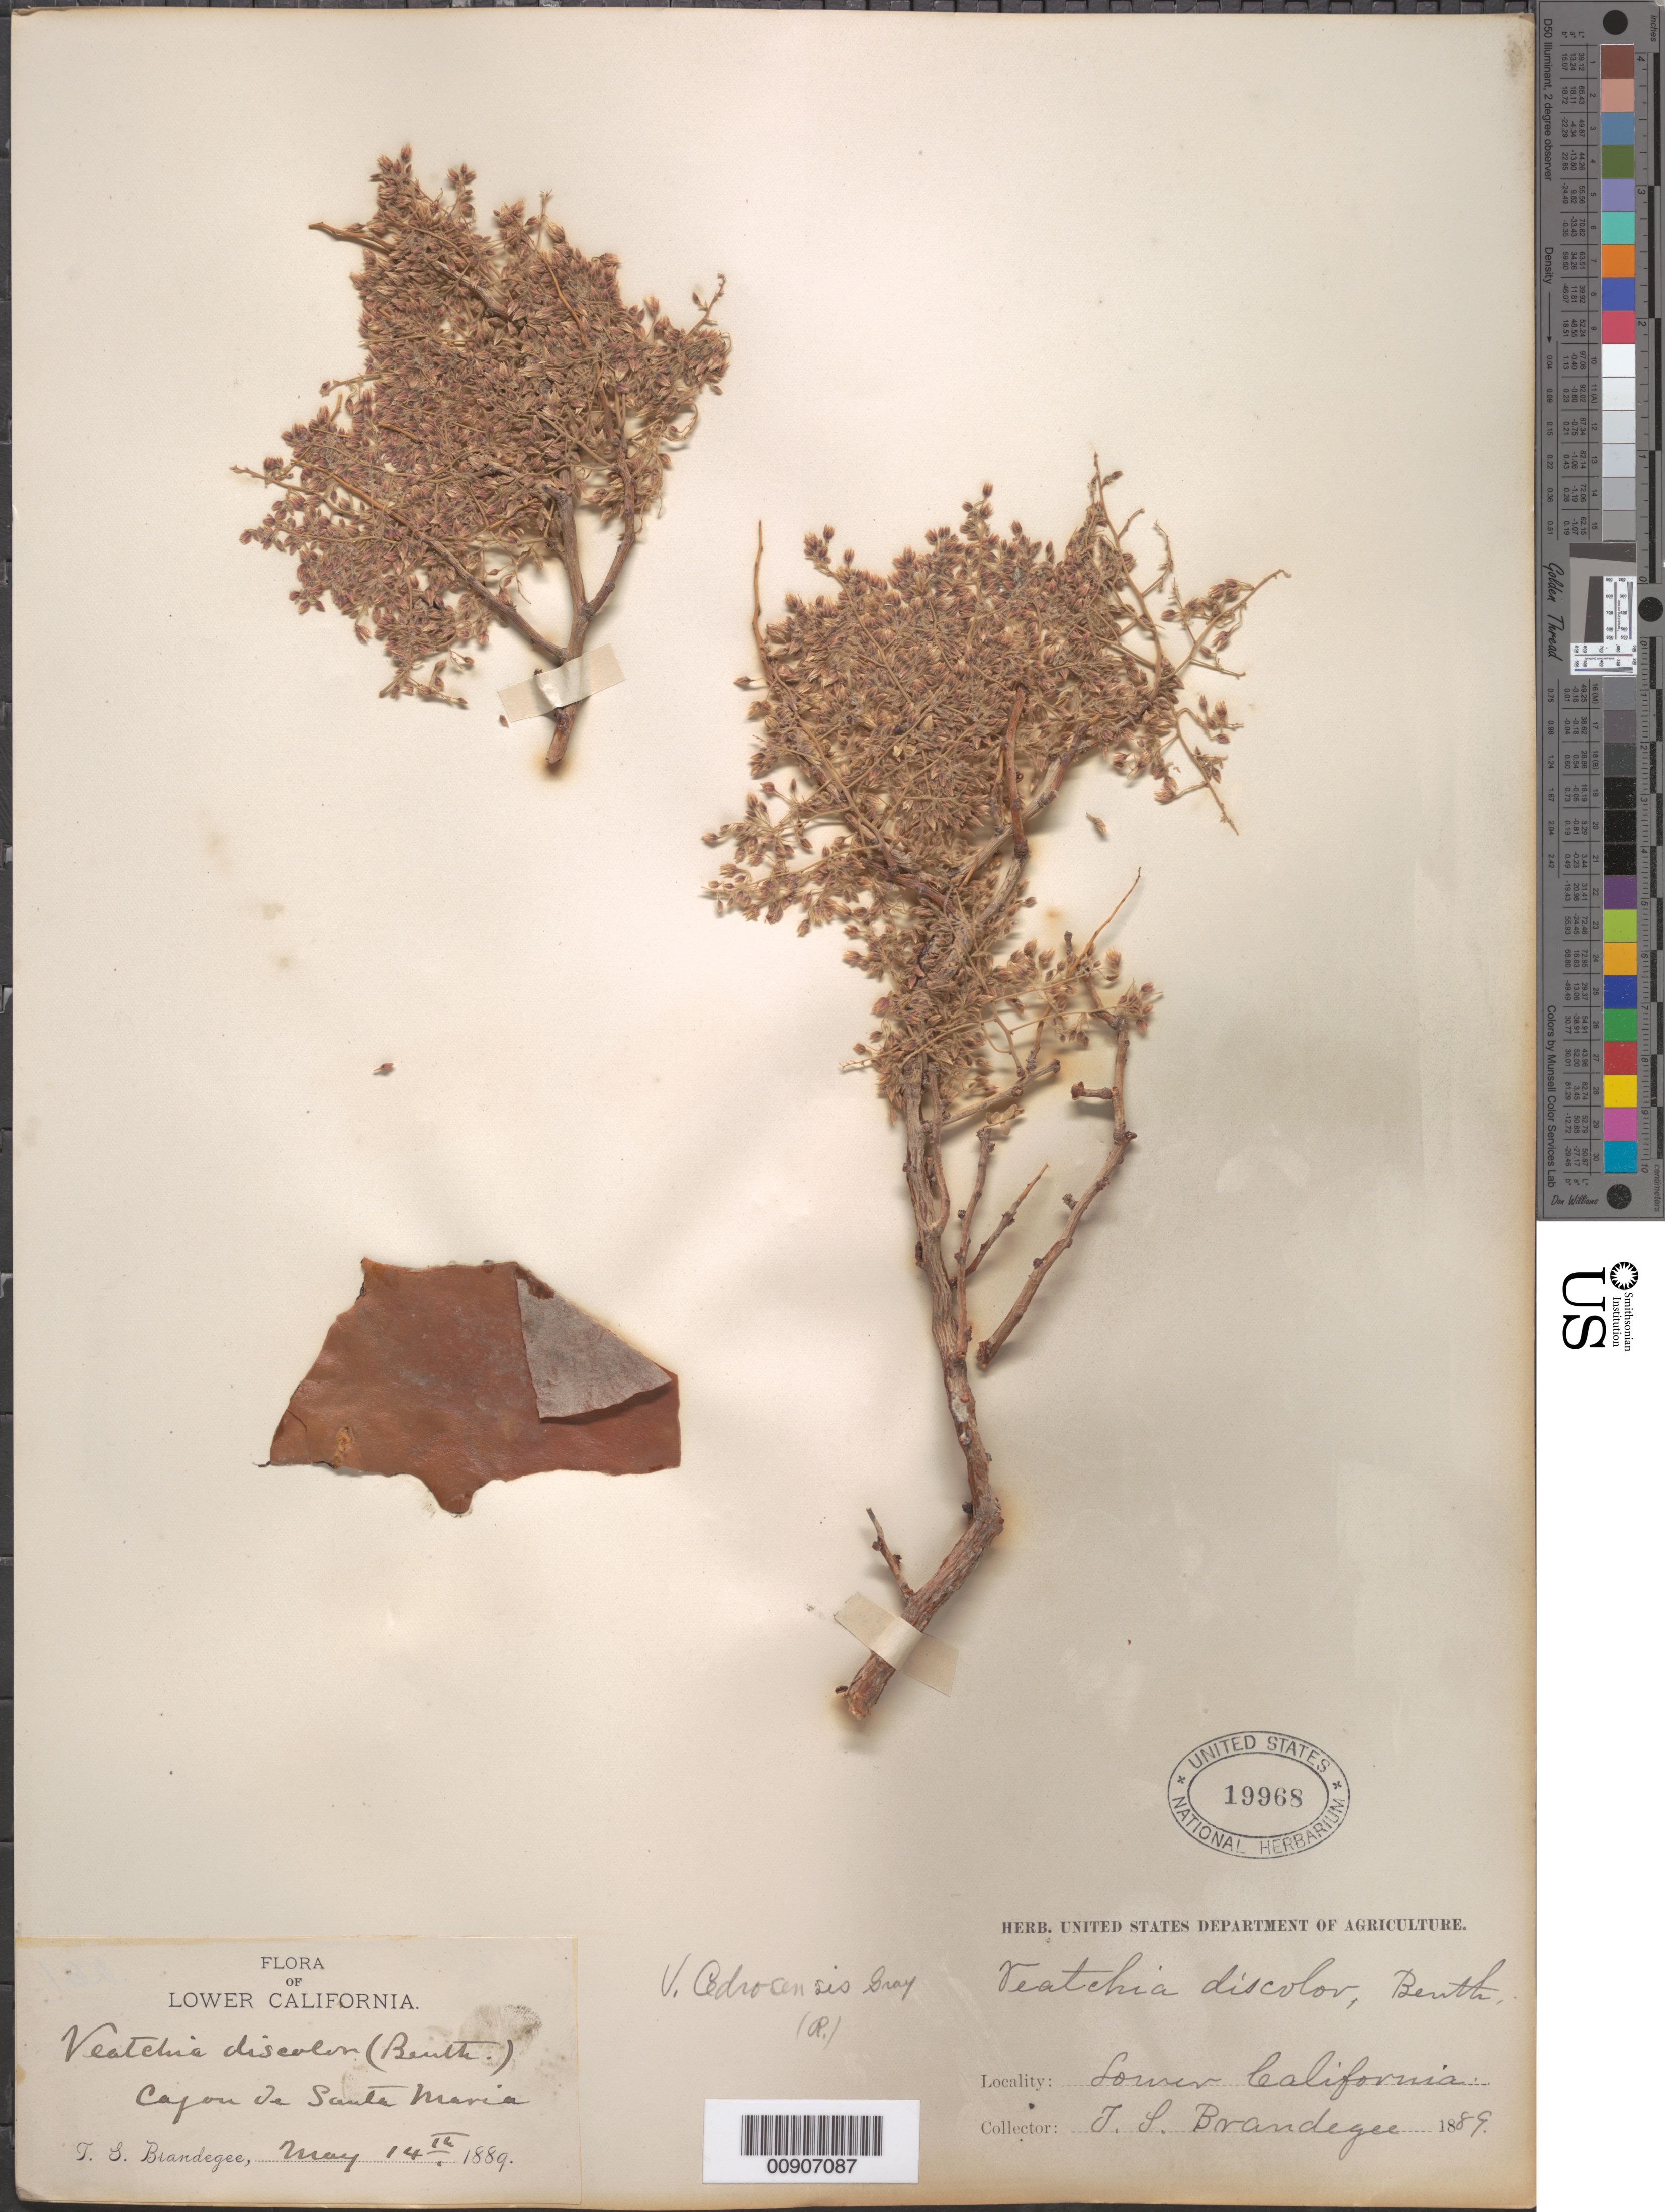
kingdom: Plantae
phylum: Tracheophyta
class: Magnoliopsida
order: Sapindales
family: Anacardiaceae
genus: Pachycormus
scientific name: Pachycormus discolor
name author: (Benth.) Coville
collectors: T. S. Brandegee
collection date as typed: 14 May 1889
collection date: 1889-05-14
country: Mexico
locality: Cajon de Santa Maria, Lower California.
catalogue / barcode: US 19968